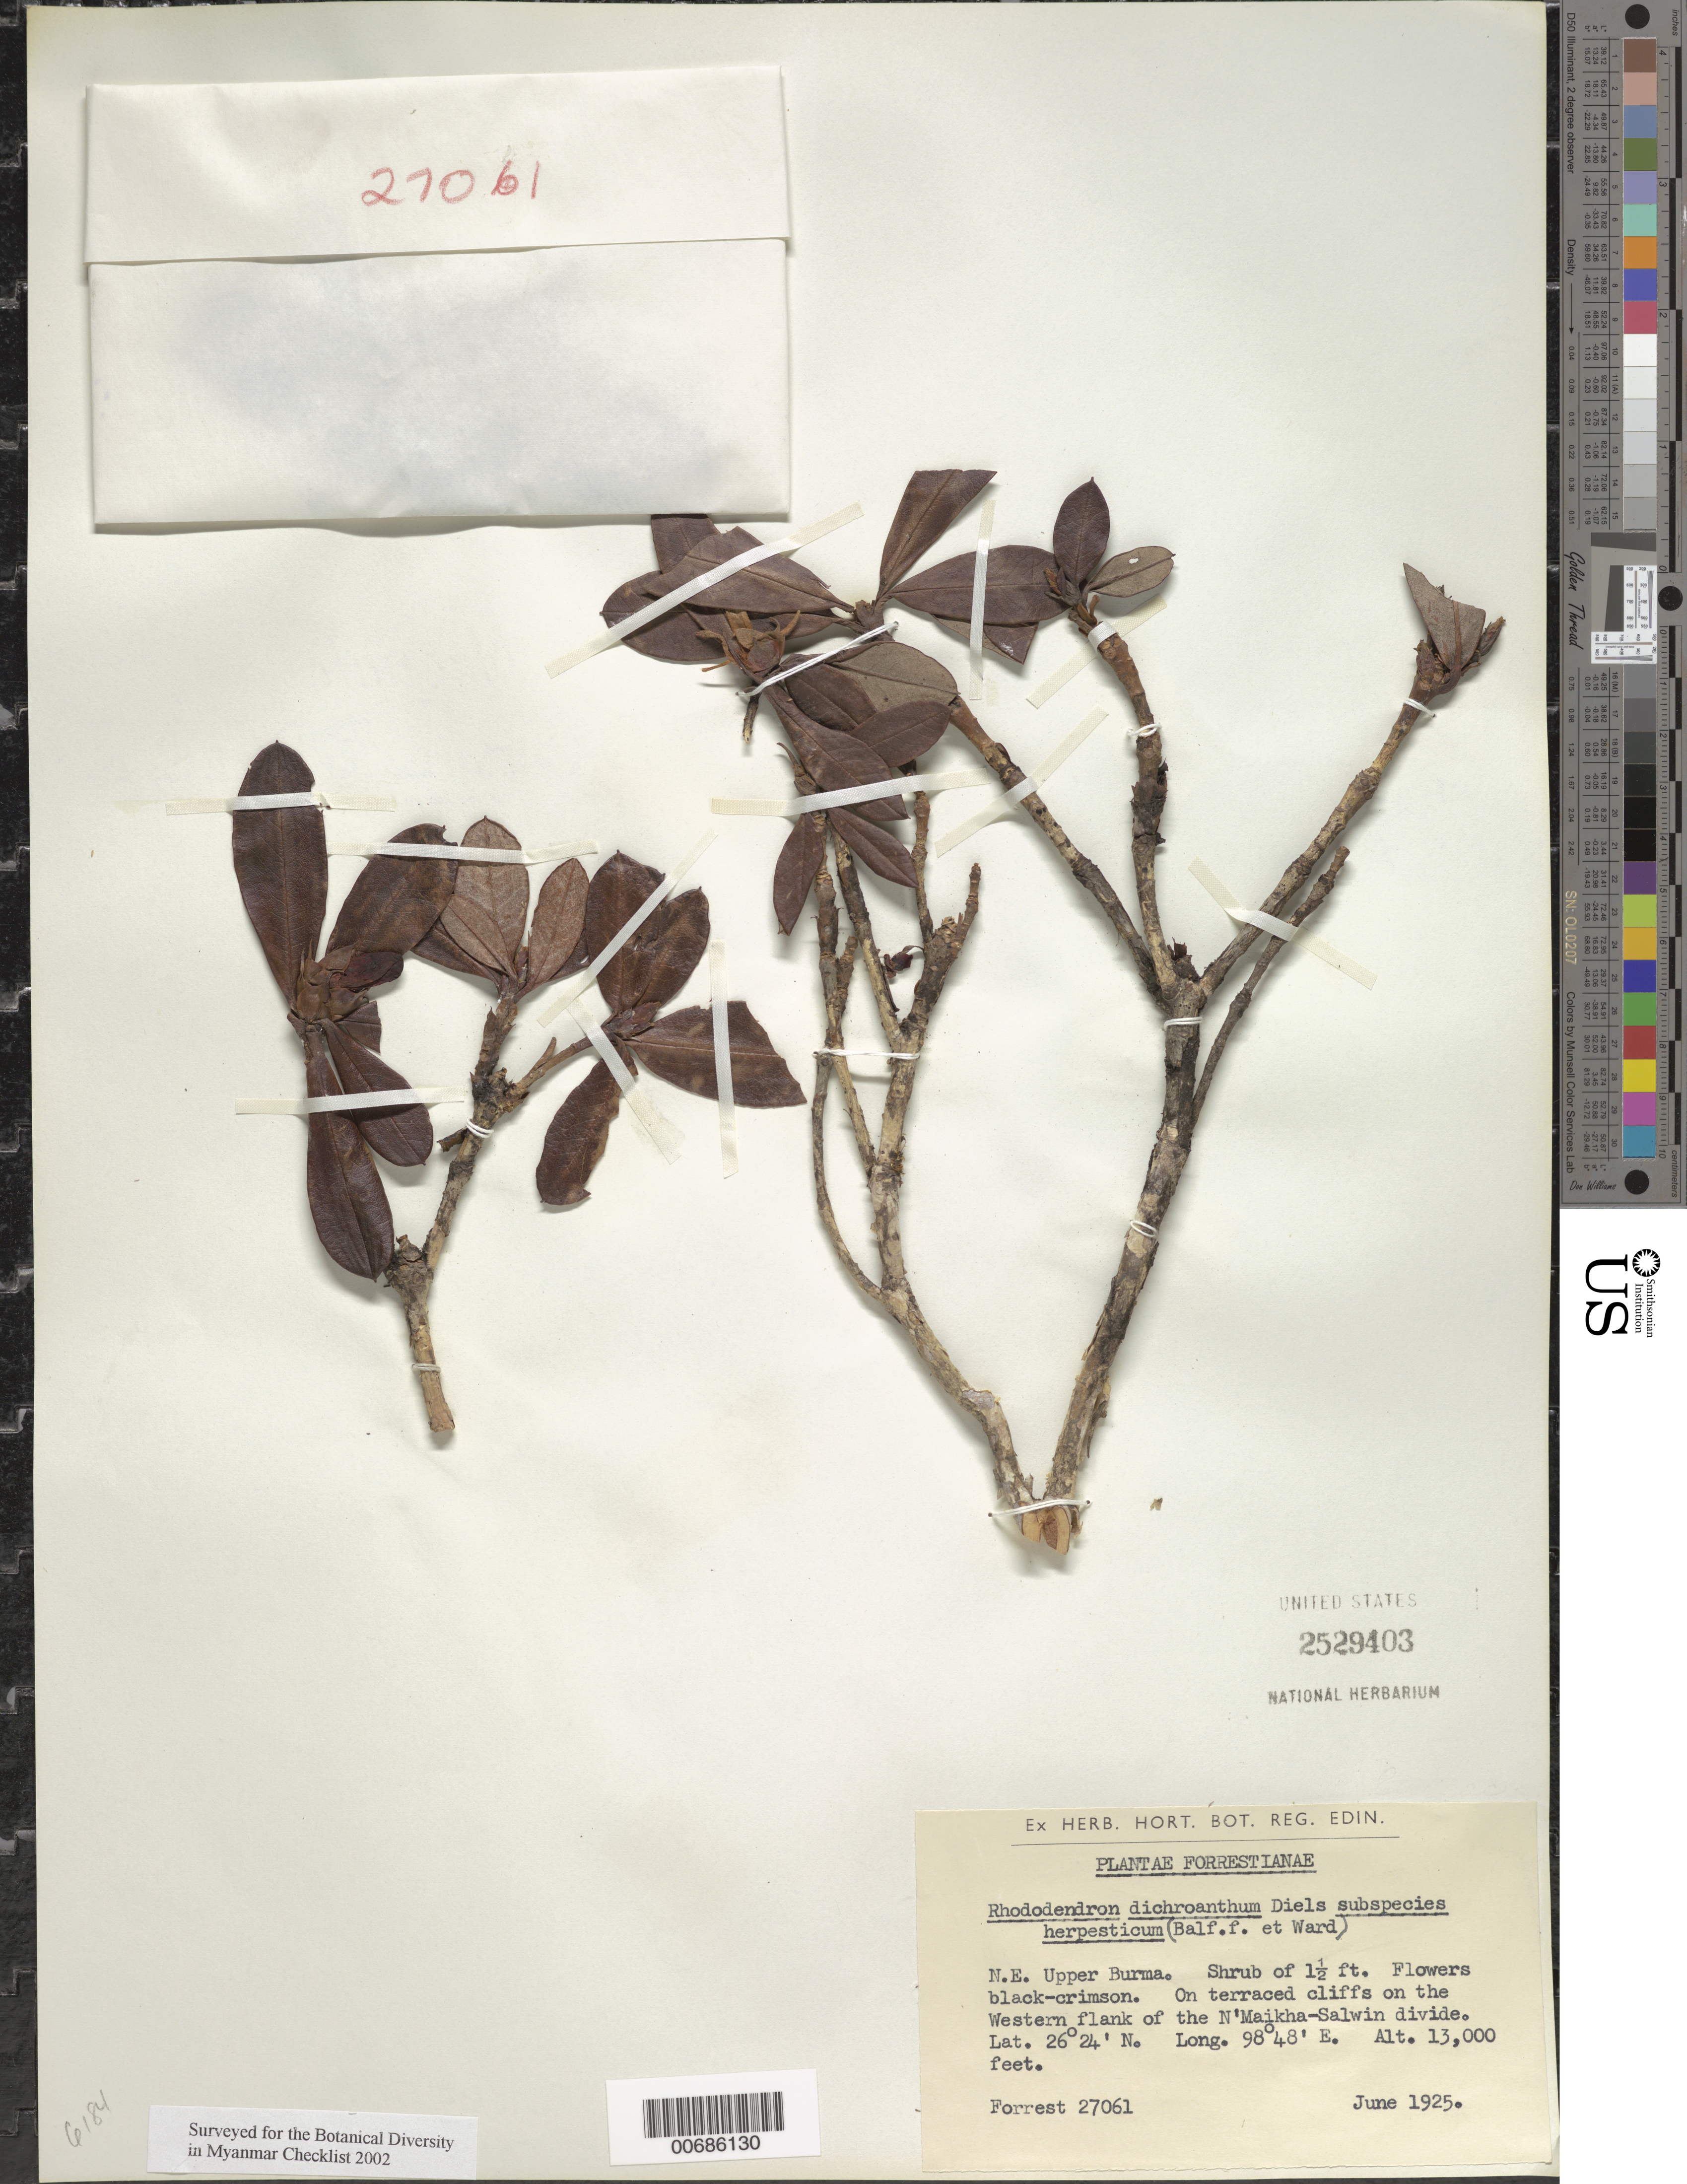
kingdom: Plantae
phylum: Tracheophyta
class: Magnoliopsida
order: Ericales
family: Ericaceae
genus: Rhododendron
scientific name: Rhododendron dichroanthum subsp. herpesticum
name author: (Balf. f. & Kingdon-Ward) Cowan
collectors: G. Forrest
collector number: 27061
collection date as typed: Jun 1925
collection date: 1925-06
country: Myanmar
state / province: Kachin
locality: N'Maikha-Salwin Divide, W flank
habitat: Terraced cliffs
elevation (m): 3962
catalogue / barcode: US 2529403